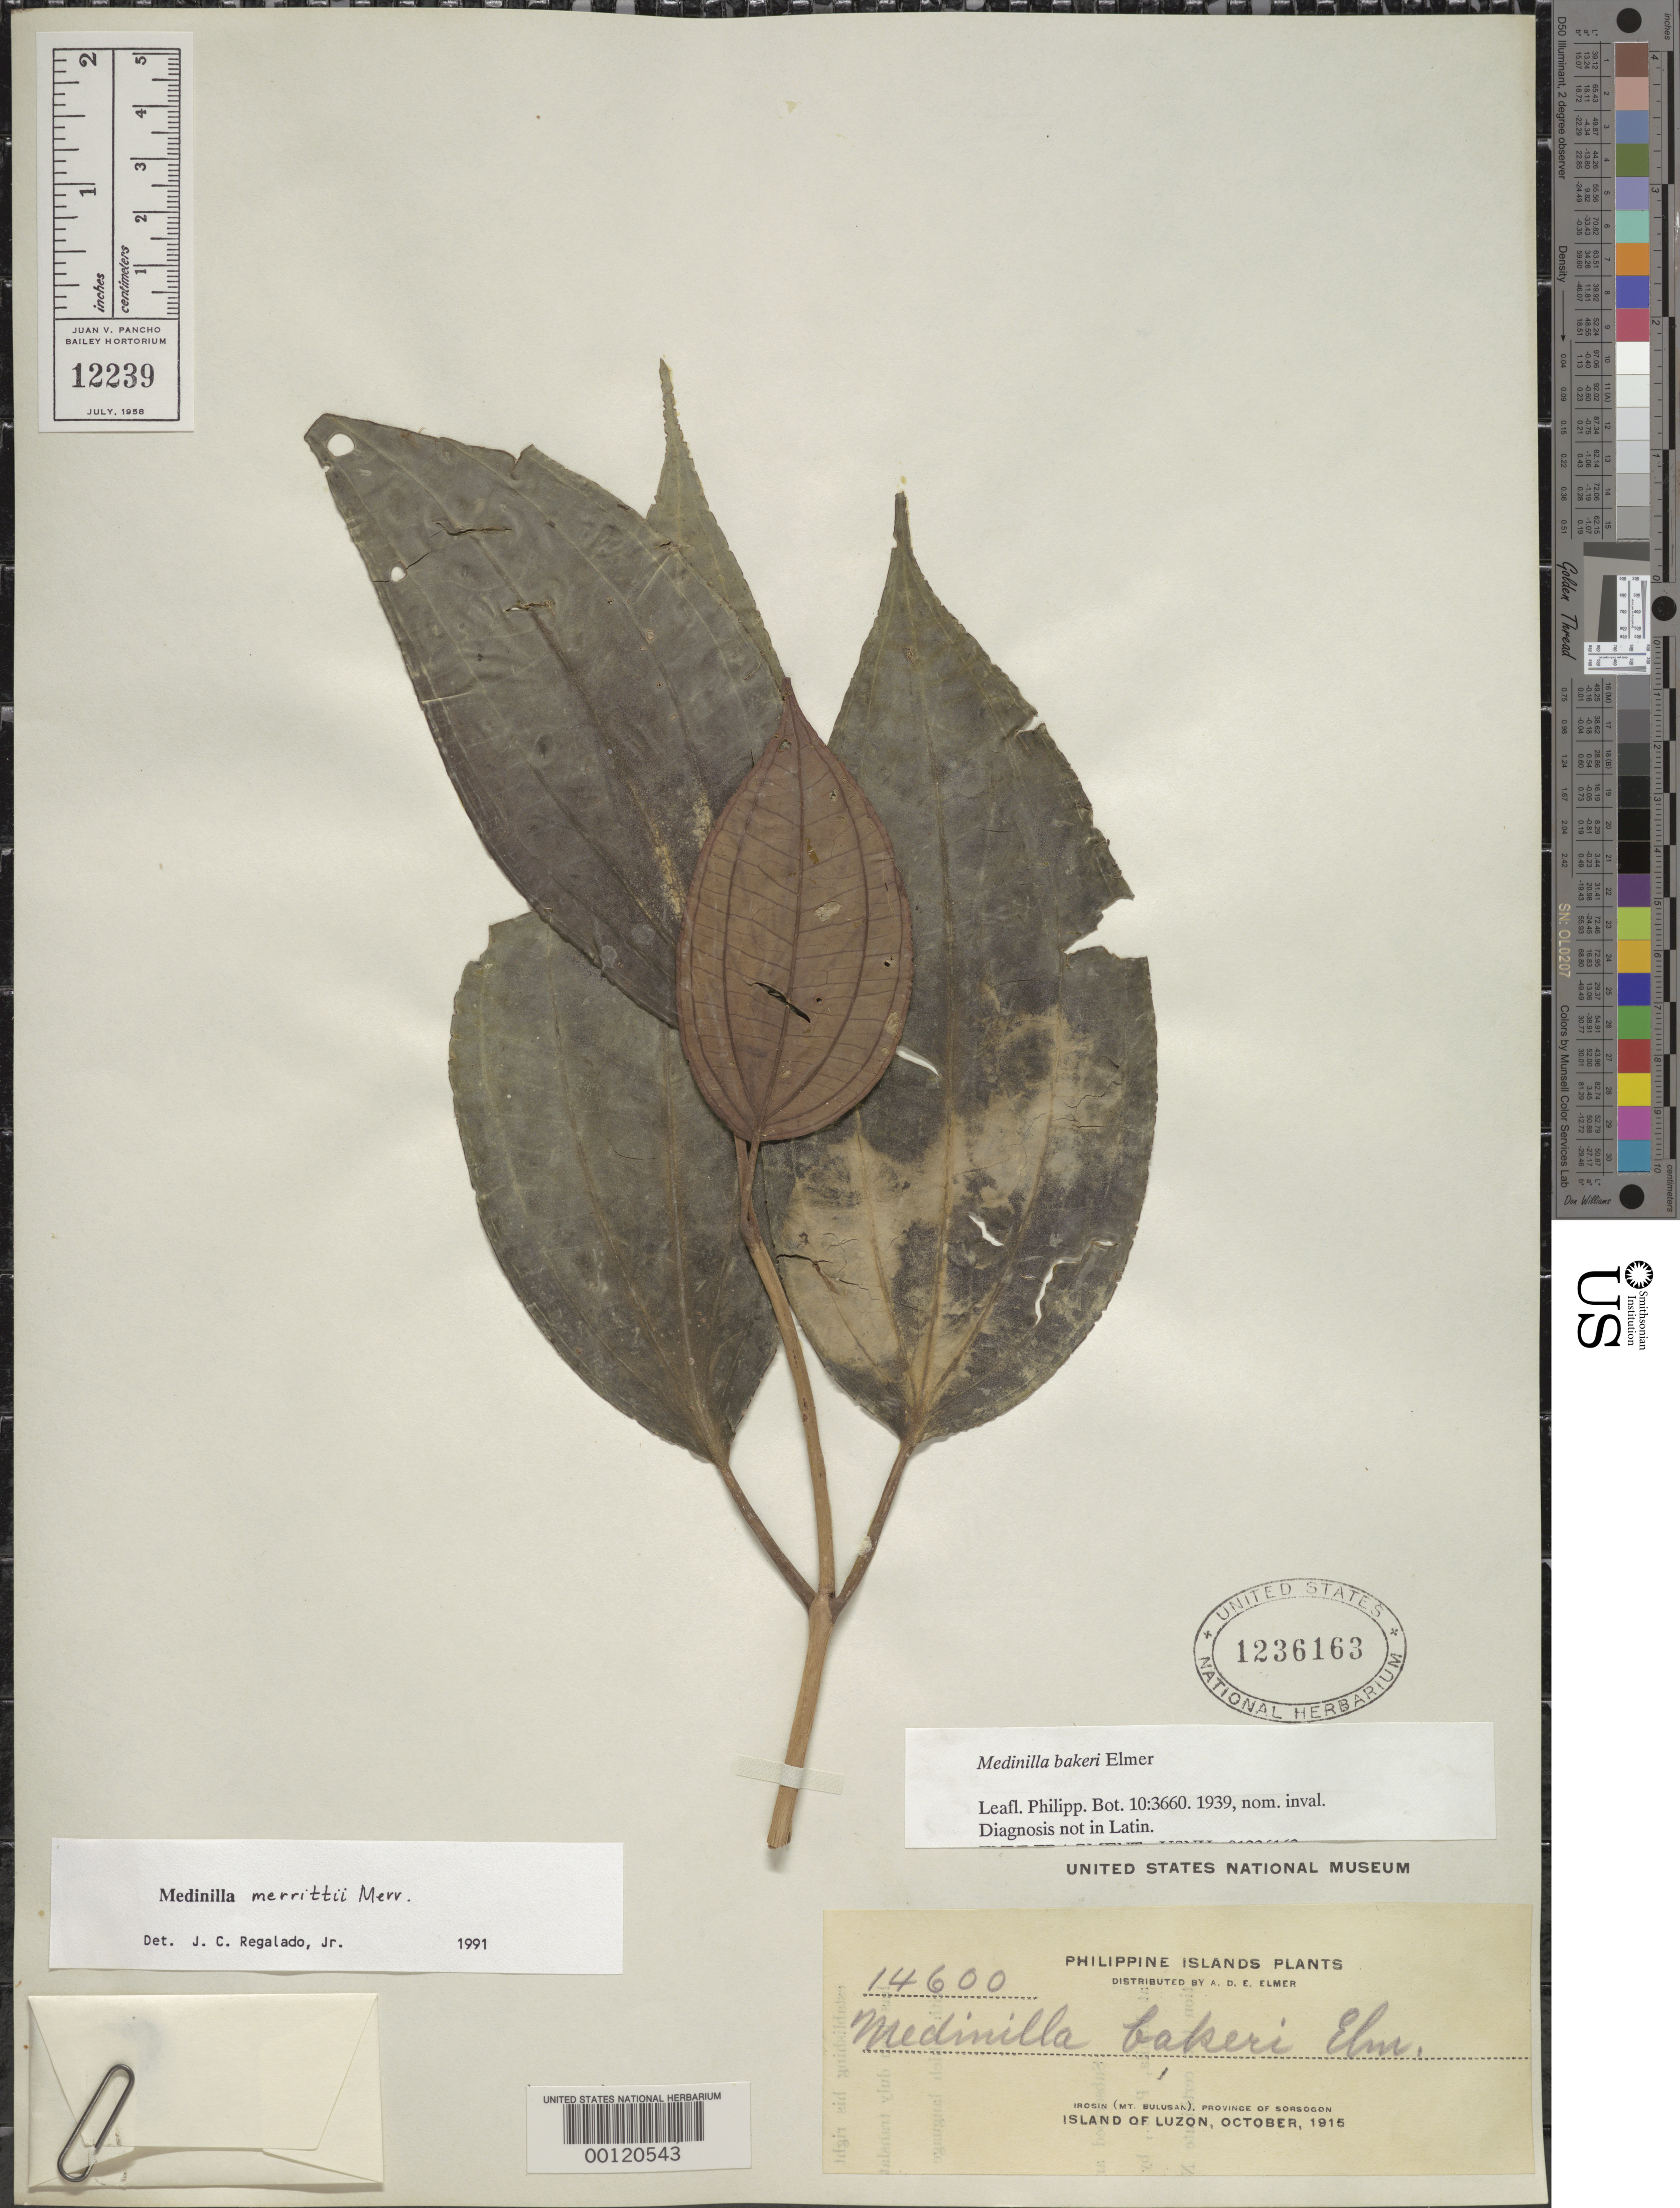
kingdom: Plantae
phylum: Tracheophyta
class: Magnoliopsida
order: Myrtales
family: Melastomataceae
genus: Medinilla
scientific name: Medinilla bakeri Elmer, nom. inval.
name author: Elmer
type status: Voucher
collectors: A. D. E. Elmer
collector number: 14600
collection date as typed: Oct 1915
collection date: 1915-10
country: Philippines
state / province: Bicol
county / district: Sorsogon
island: Luzon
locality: Irosin (Mt. Bulusan)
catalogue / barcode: US 1236163